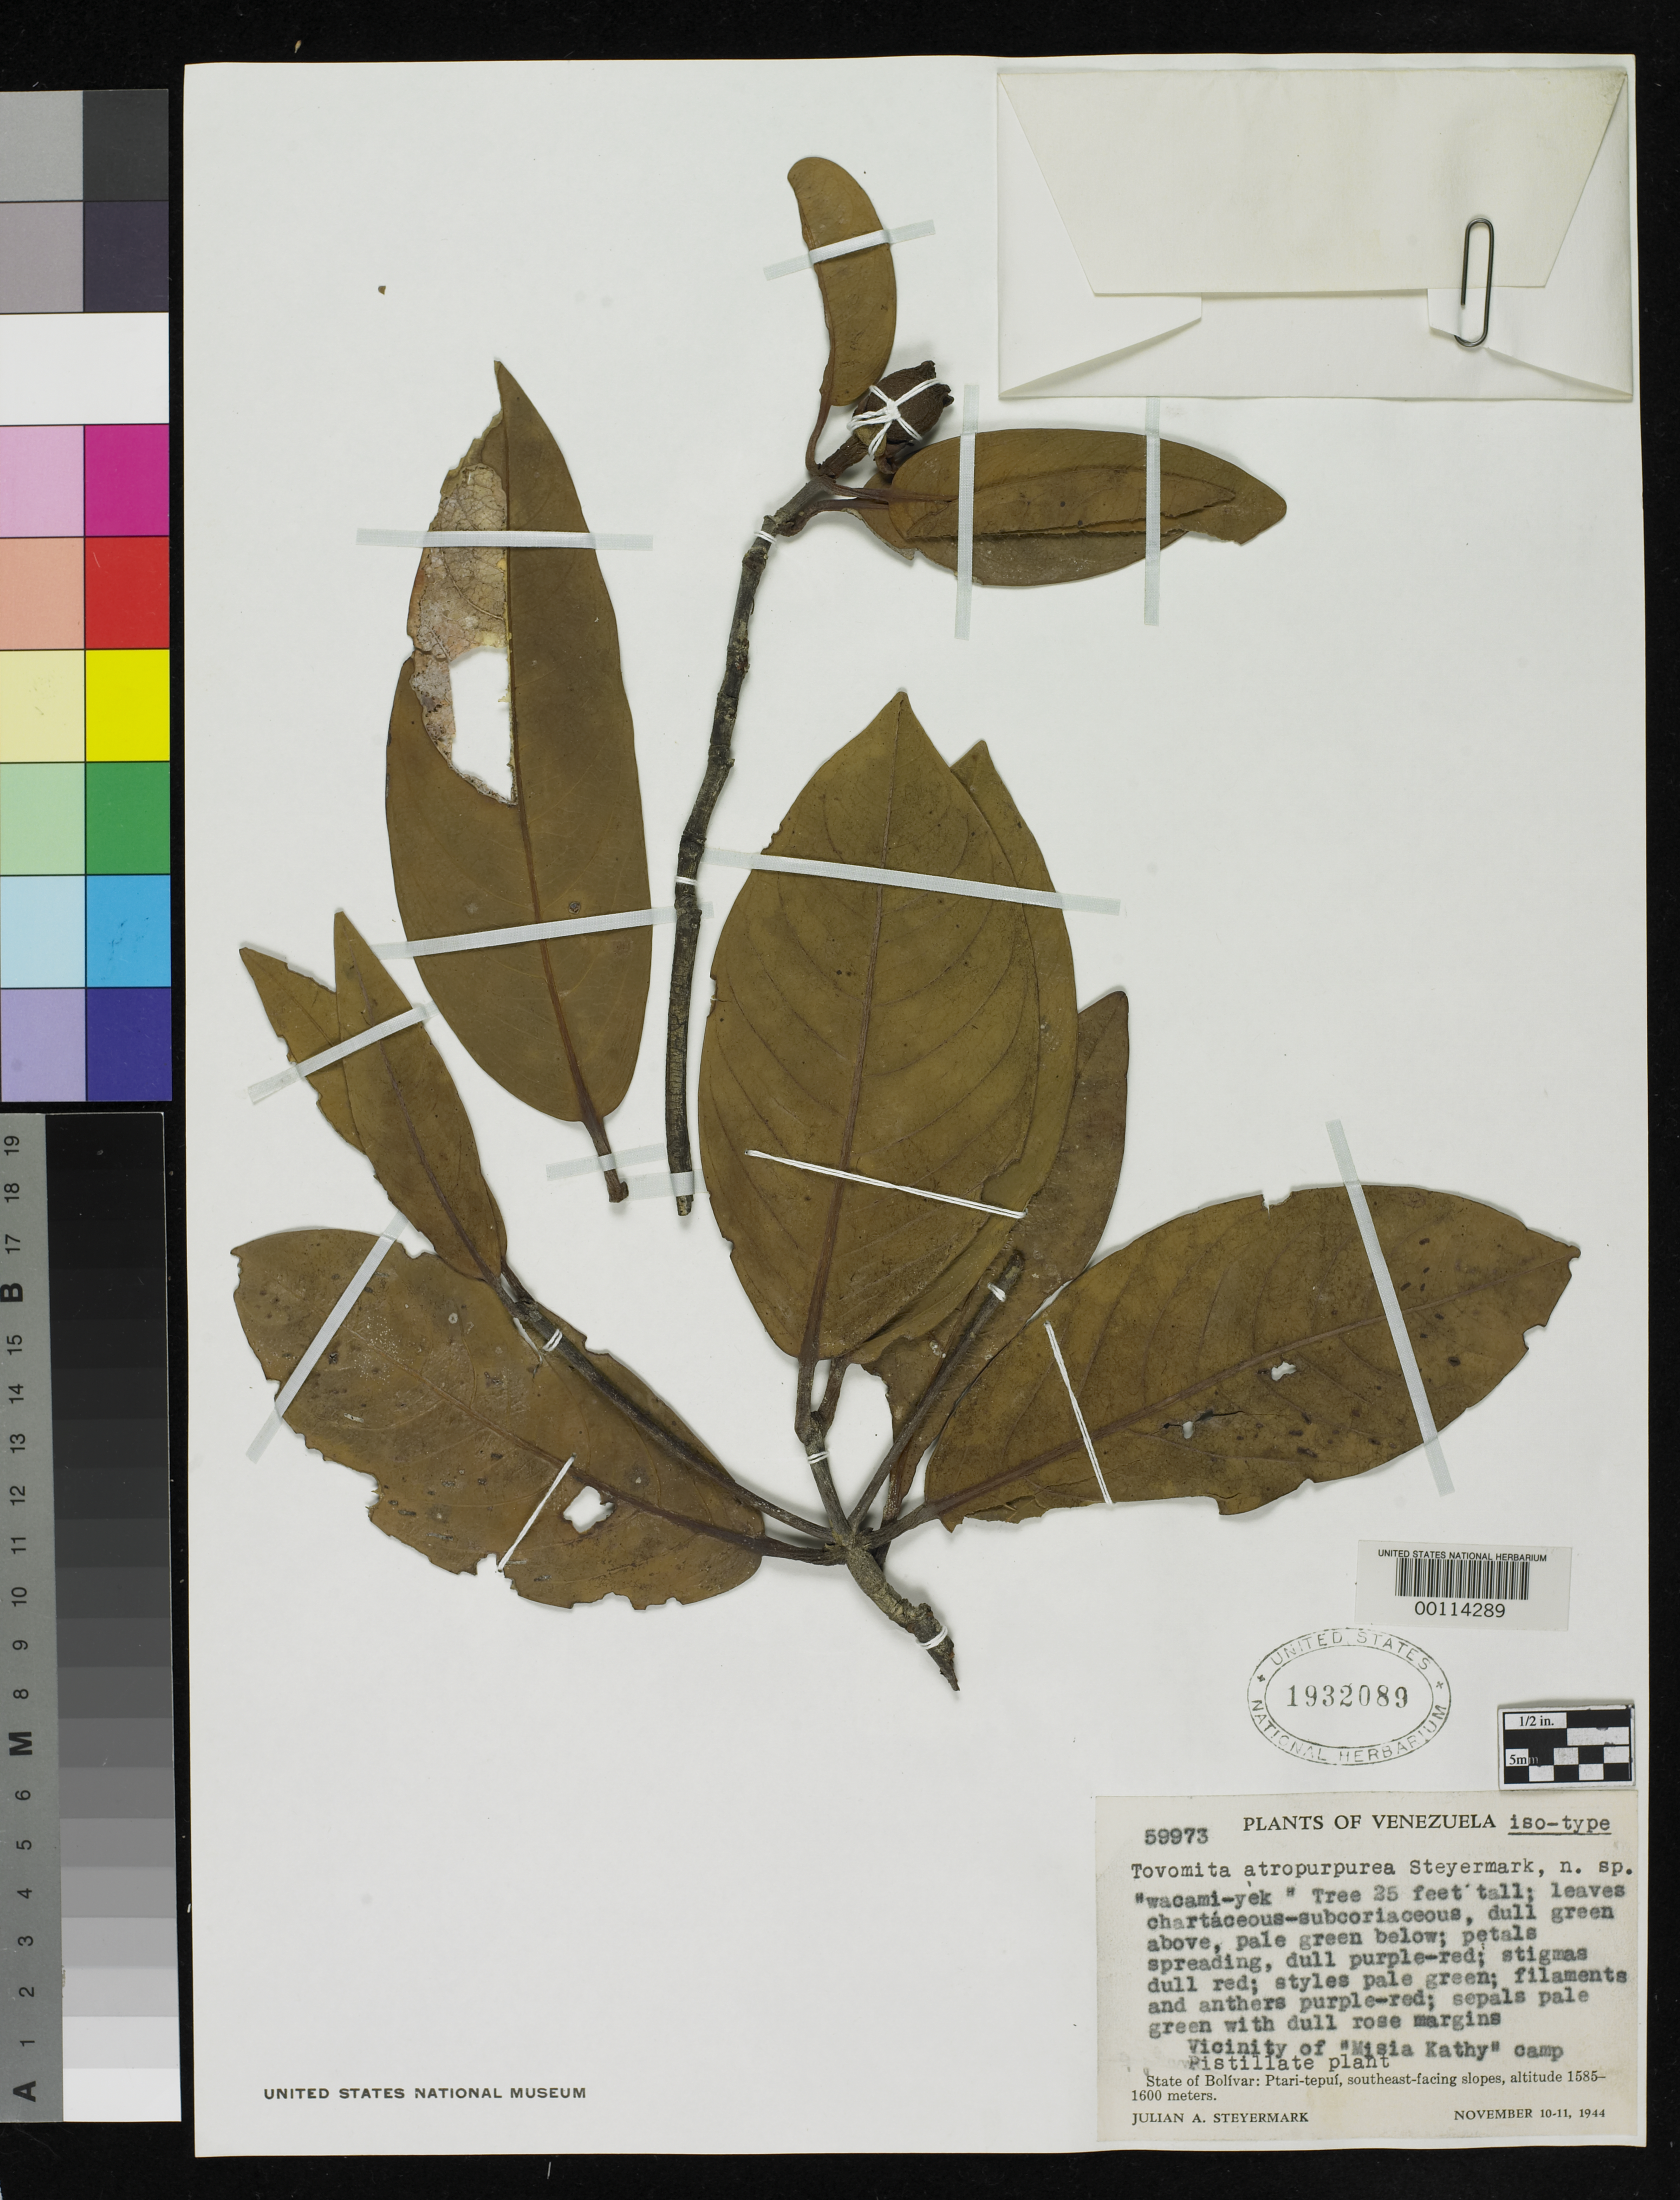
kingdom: Plantae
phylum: Tracheophyta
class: Magnoliopsida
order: Malpighiales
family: Clusiaceae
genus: Tovomita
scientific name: Tovomita atropurpurea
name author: Steyerm.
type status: Isotype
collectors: J. Steyermark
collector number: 59973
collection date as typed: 10 Nov 1944 to 11 Nov 1944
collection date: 1944-11-10/1944-11-11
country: Venezuela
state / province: Bolivar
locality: Vicinity of "Misia Kathy" Camp, Ptari-Tepui, SE facing slopes.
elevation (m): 1585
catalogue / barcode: US 1932089